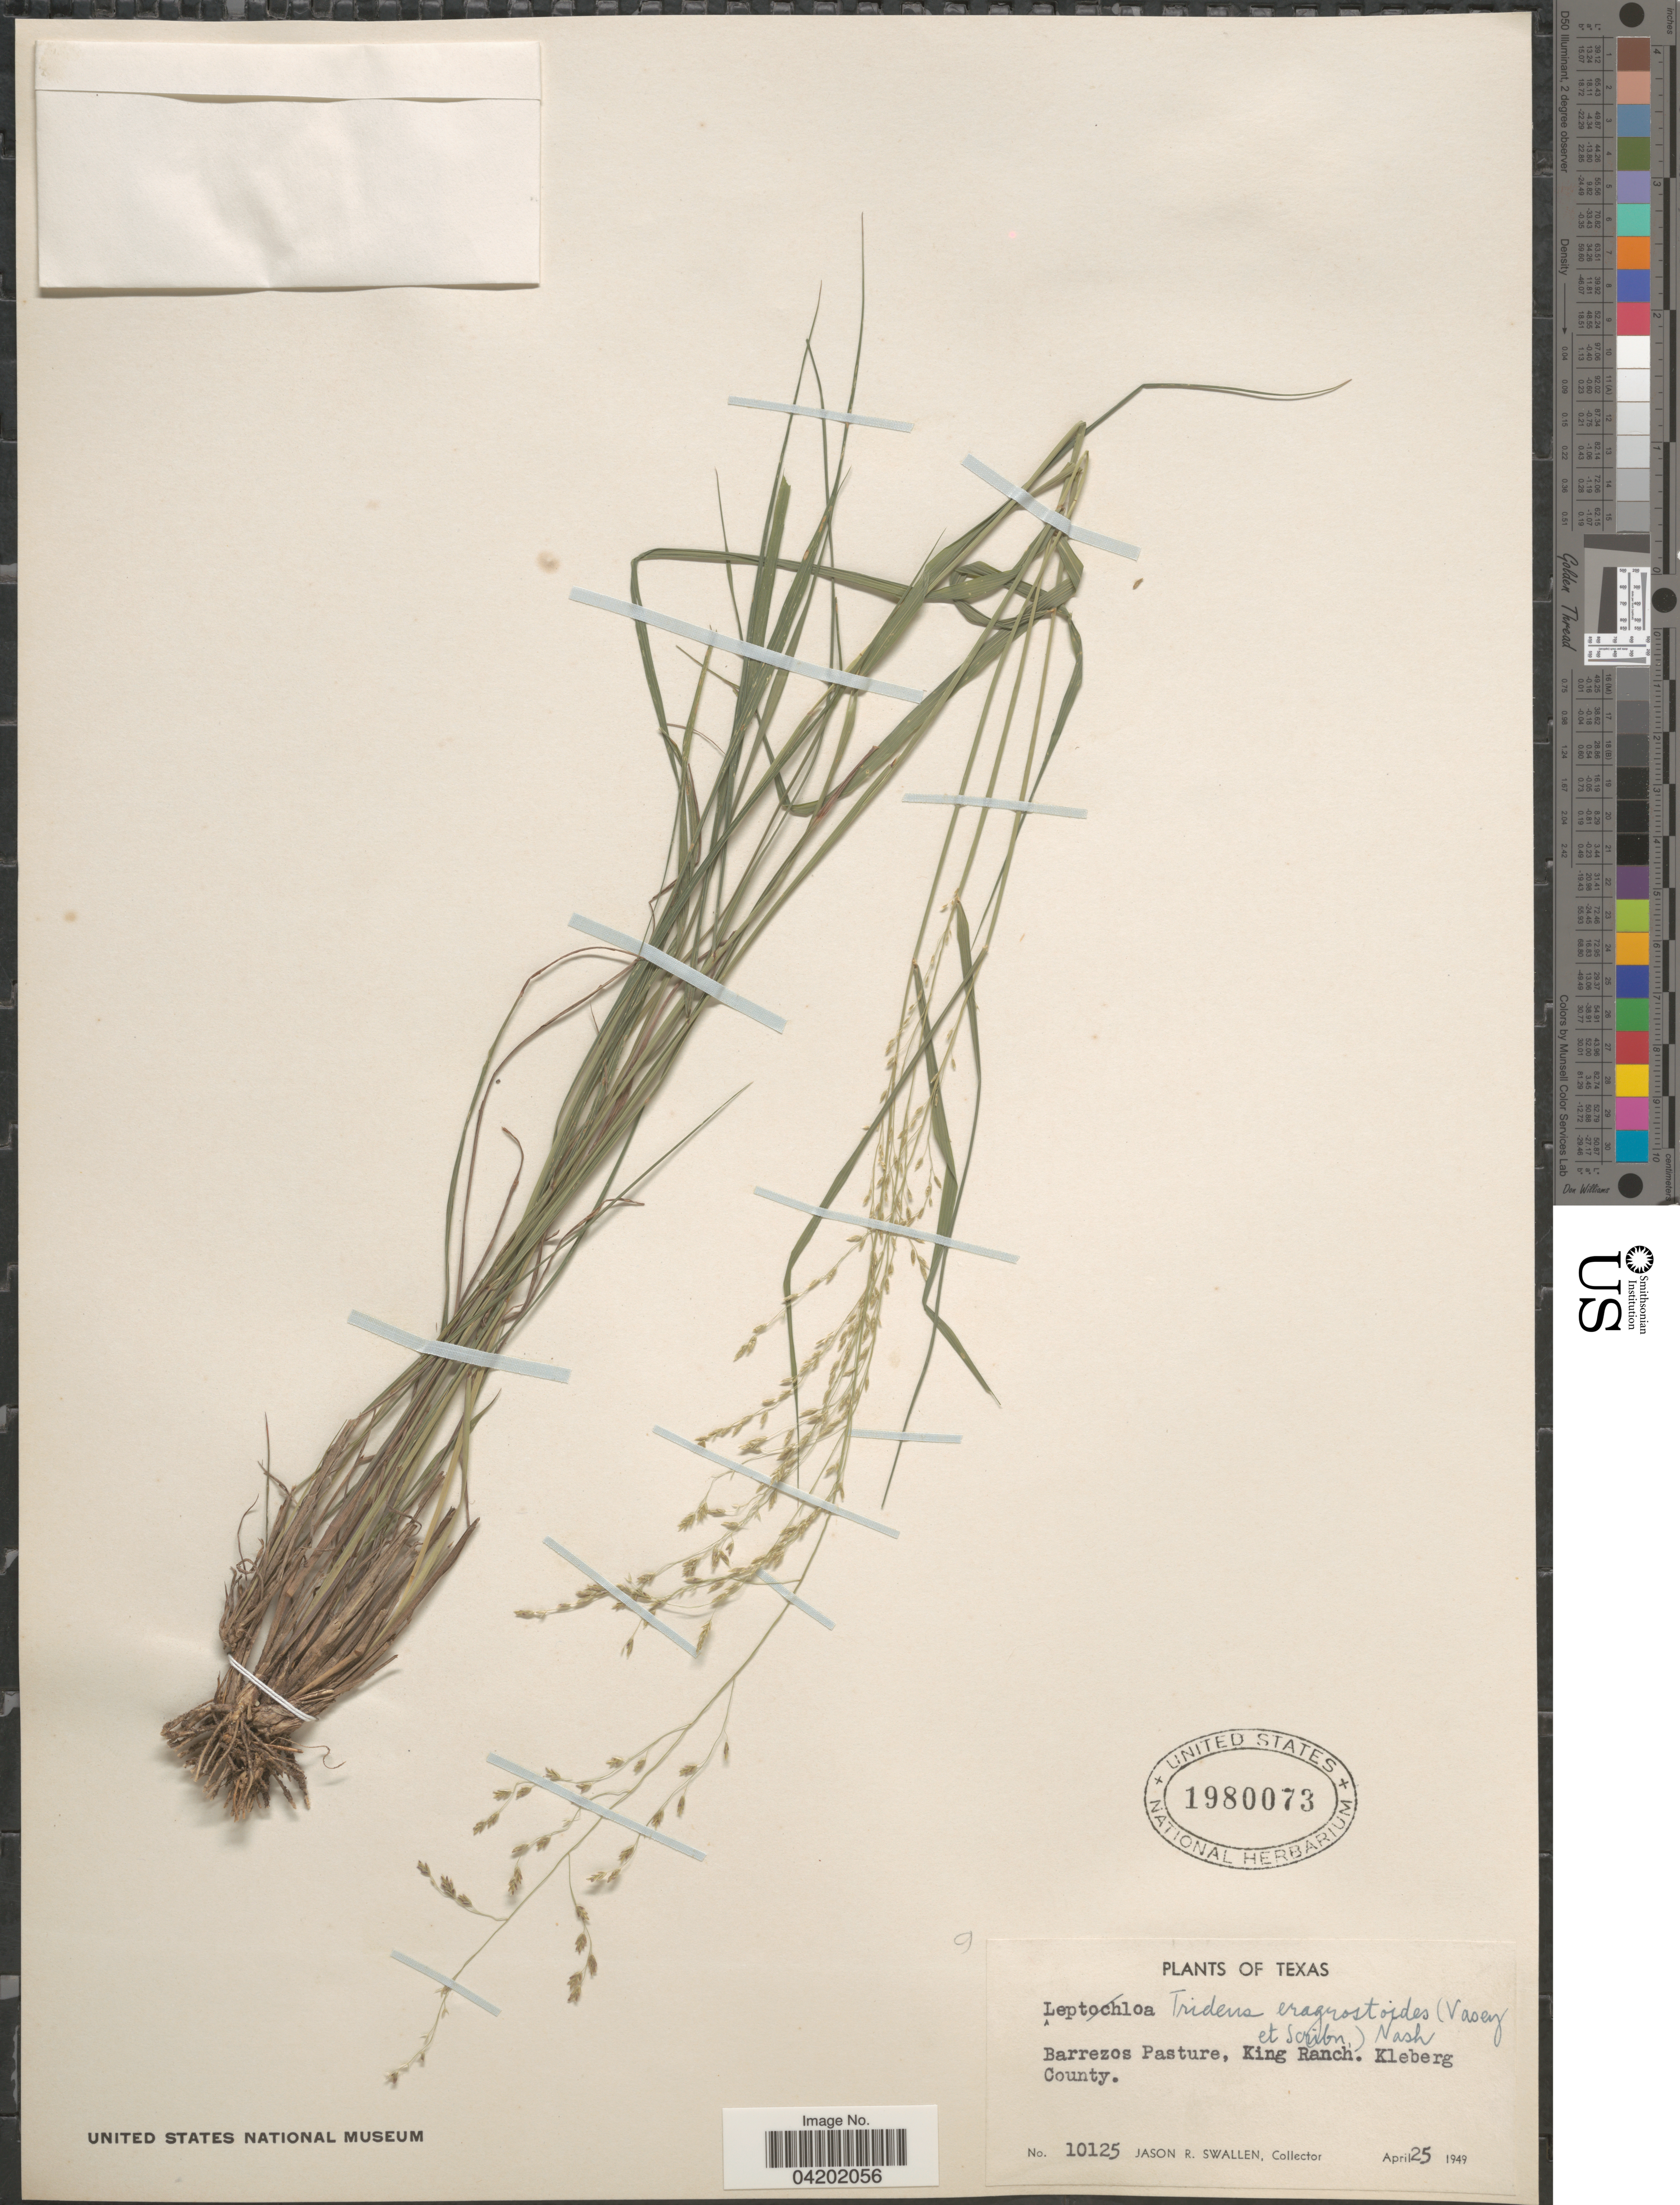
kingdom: Plantae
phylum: Tracheophyta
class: Liliopsida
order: Poales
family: Poaceae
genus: Triplasiella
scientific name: Triplasiella eragrostoides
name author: (Vasey & Scribn.) P.M. Peterson & Romasch.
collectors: J. R. Swallen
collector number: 10125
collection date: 1949-04-25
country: United States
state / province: Texas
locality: Barrezos Pasture, King Ranch. Kleberg County.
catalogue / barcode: US 1980073